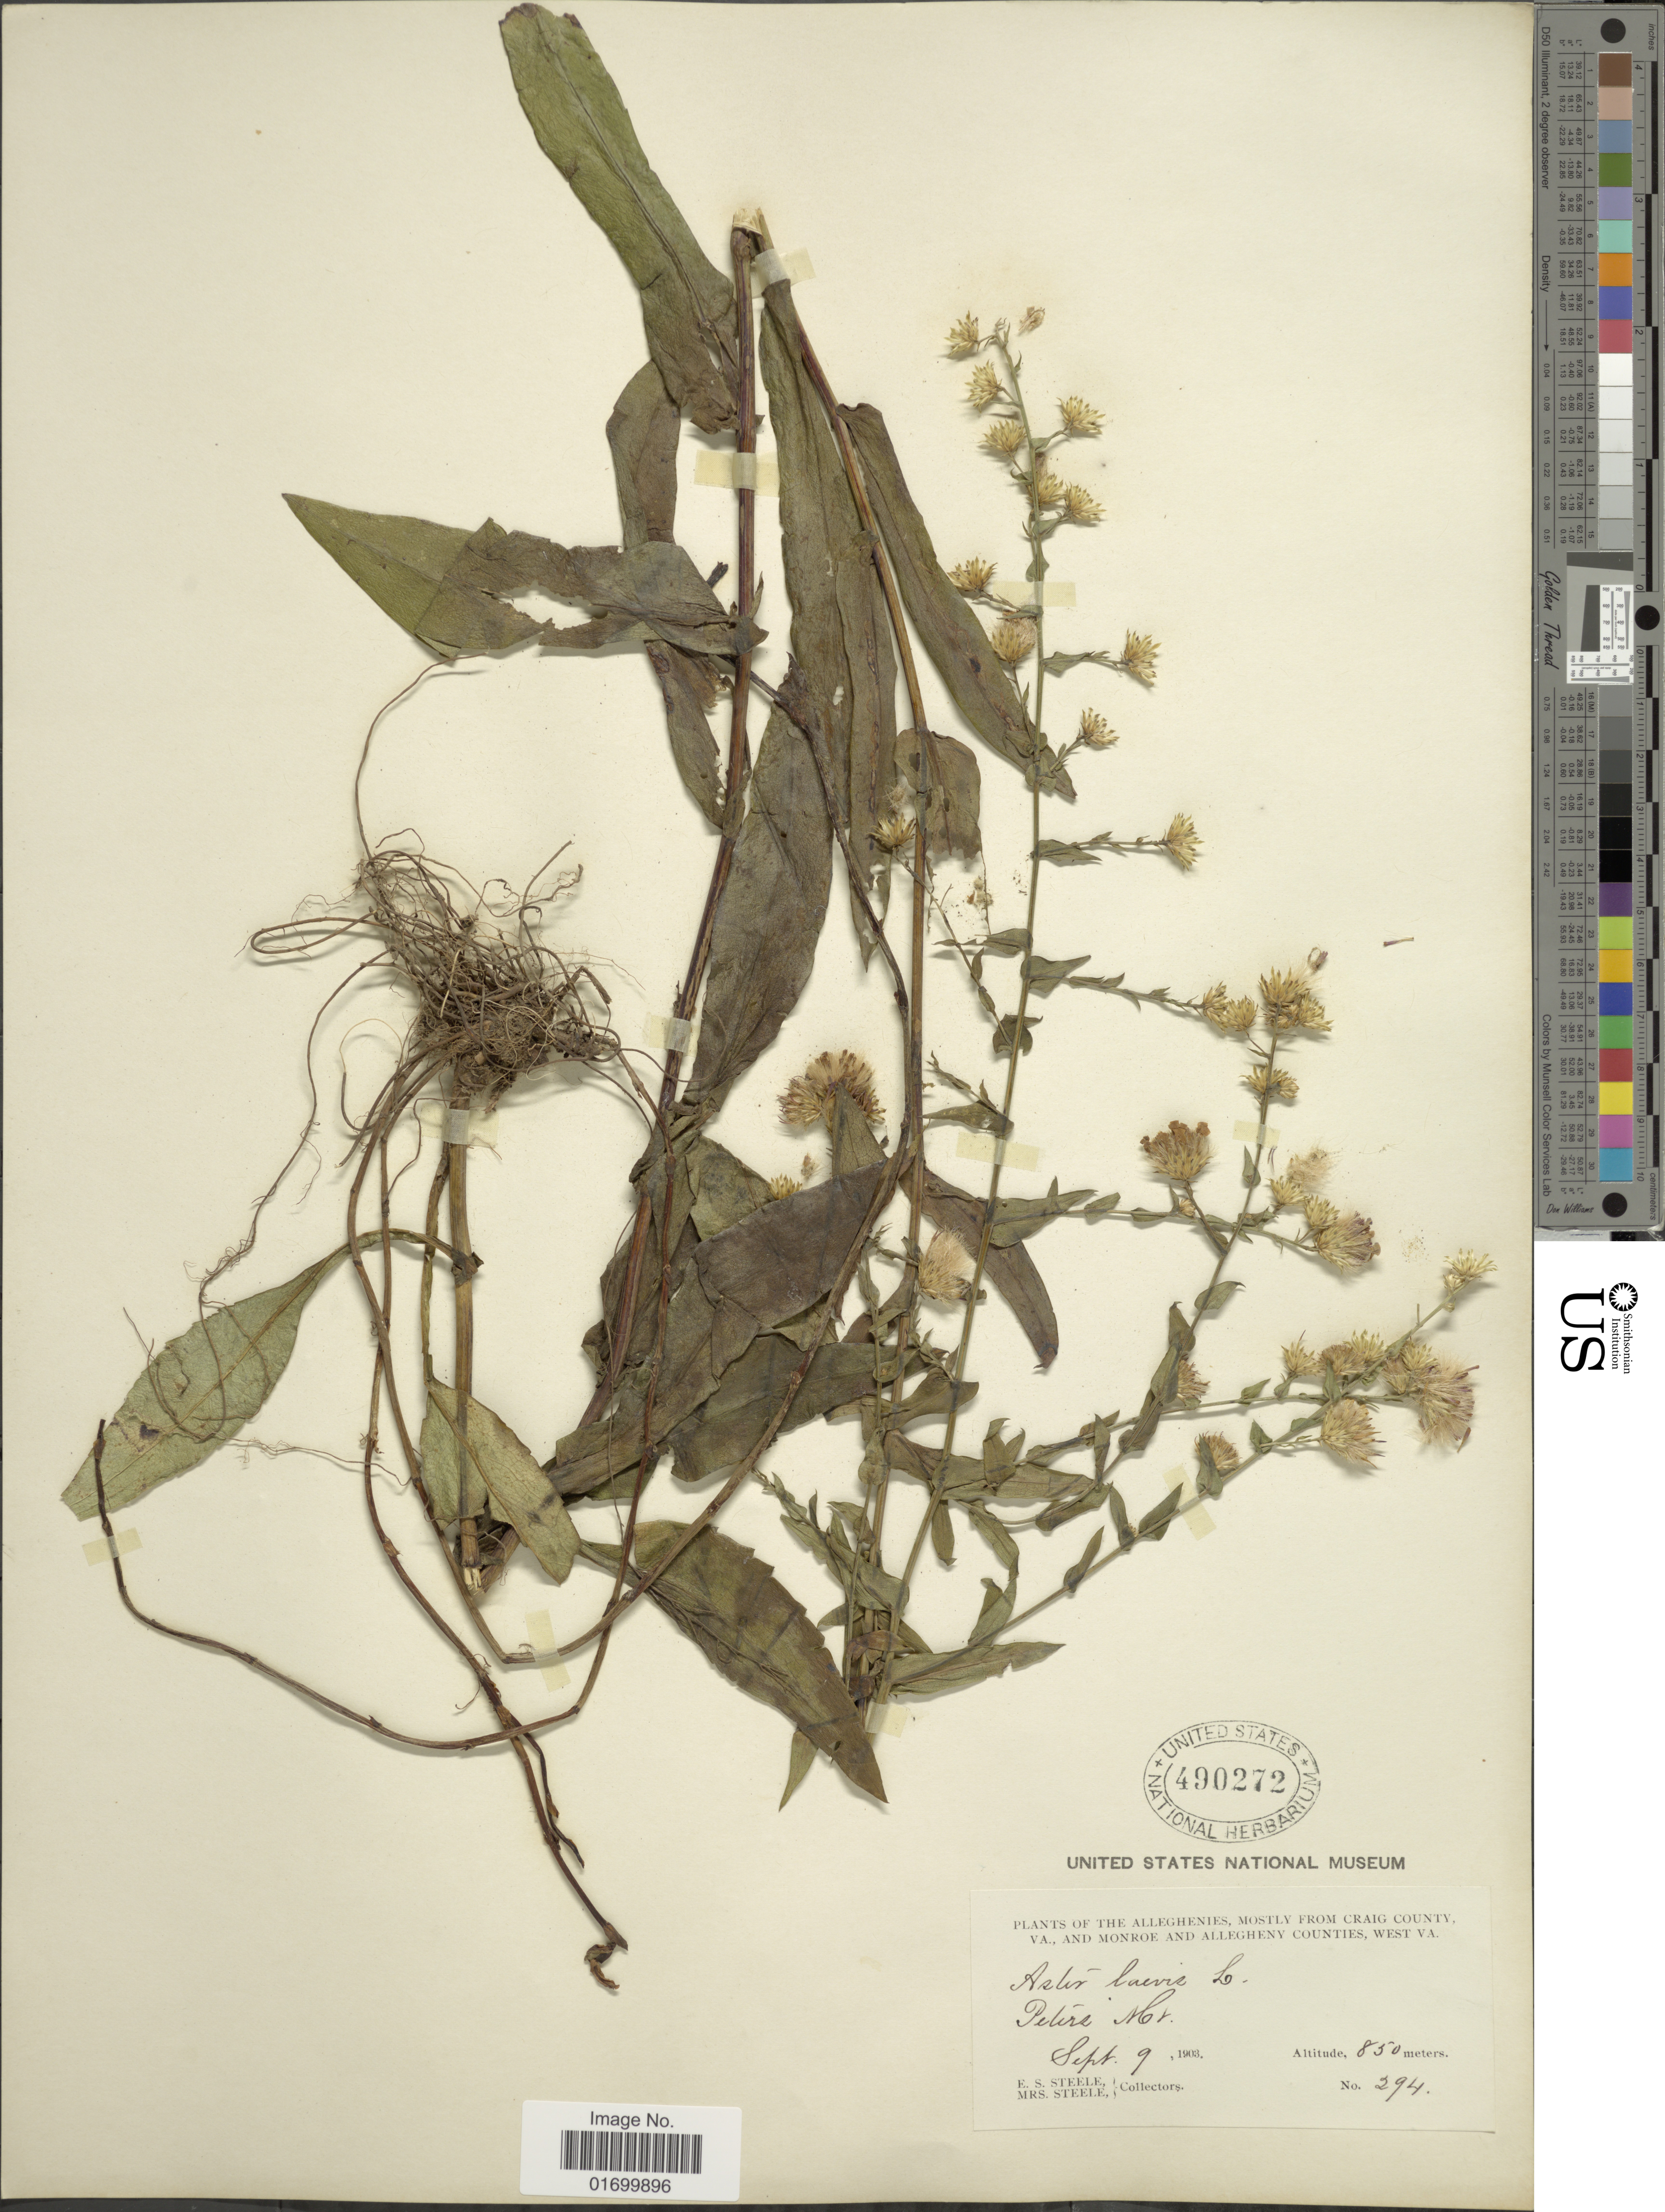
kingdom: Plantae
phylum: Tracheophyta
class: Magnoliopsida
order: Asterales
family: Asteraceae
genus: Symphyotrichum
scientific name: Symphyotrichum laeve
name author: (L.) Á. Löve & D. Löve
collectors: E. Steele & Mrs. E. S. Steele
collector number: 294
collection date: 1903-09-09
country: United States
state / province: Virginia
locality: The Alleghenies, Mostly from Craig County, VA., and Monroe and Allegheny Counties, West Va. Peters Mt.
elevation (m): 850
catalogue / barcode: US 490272